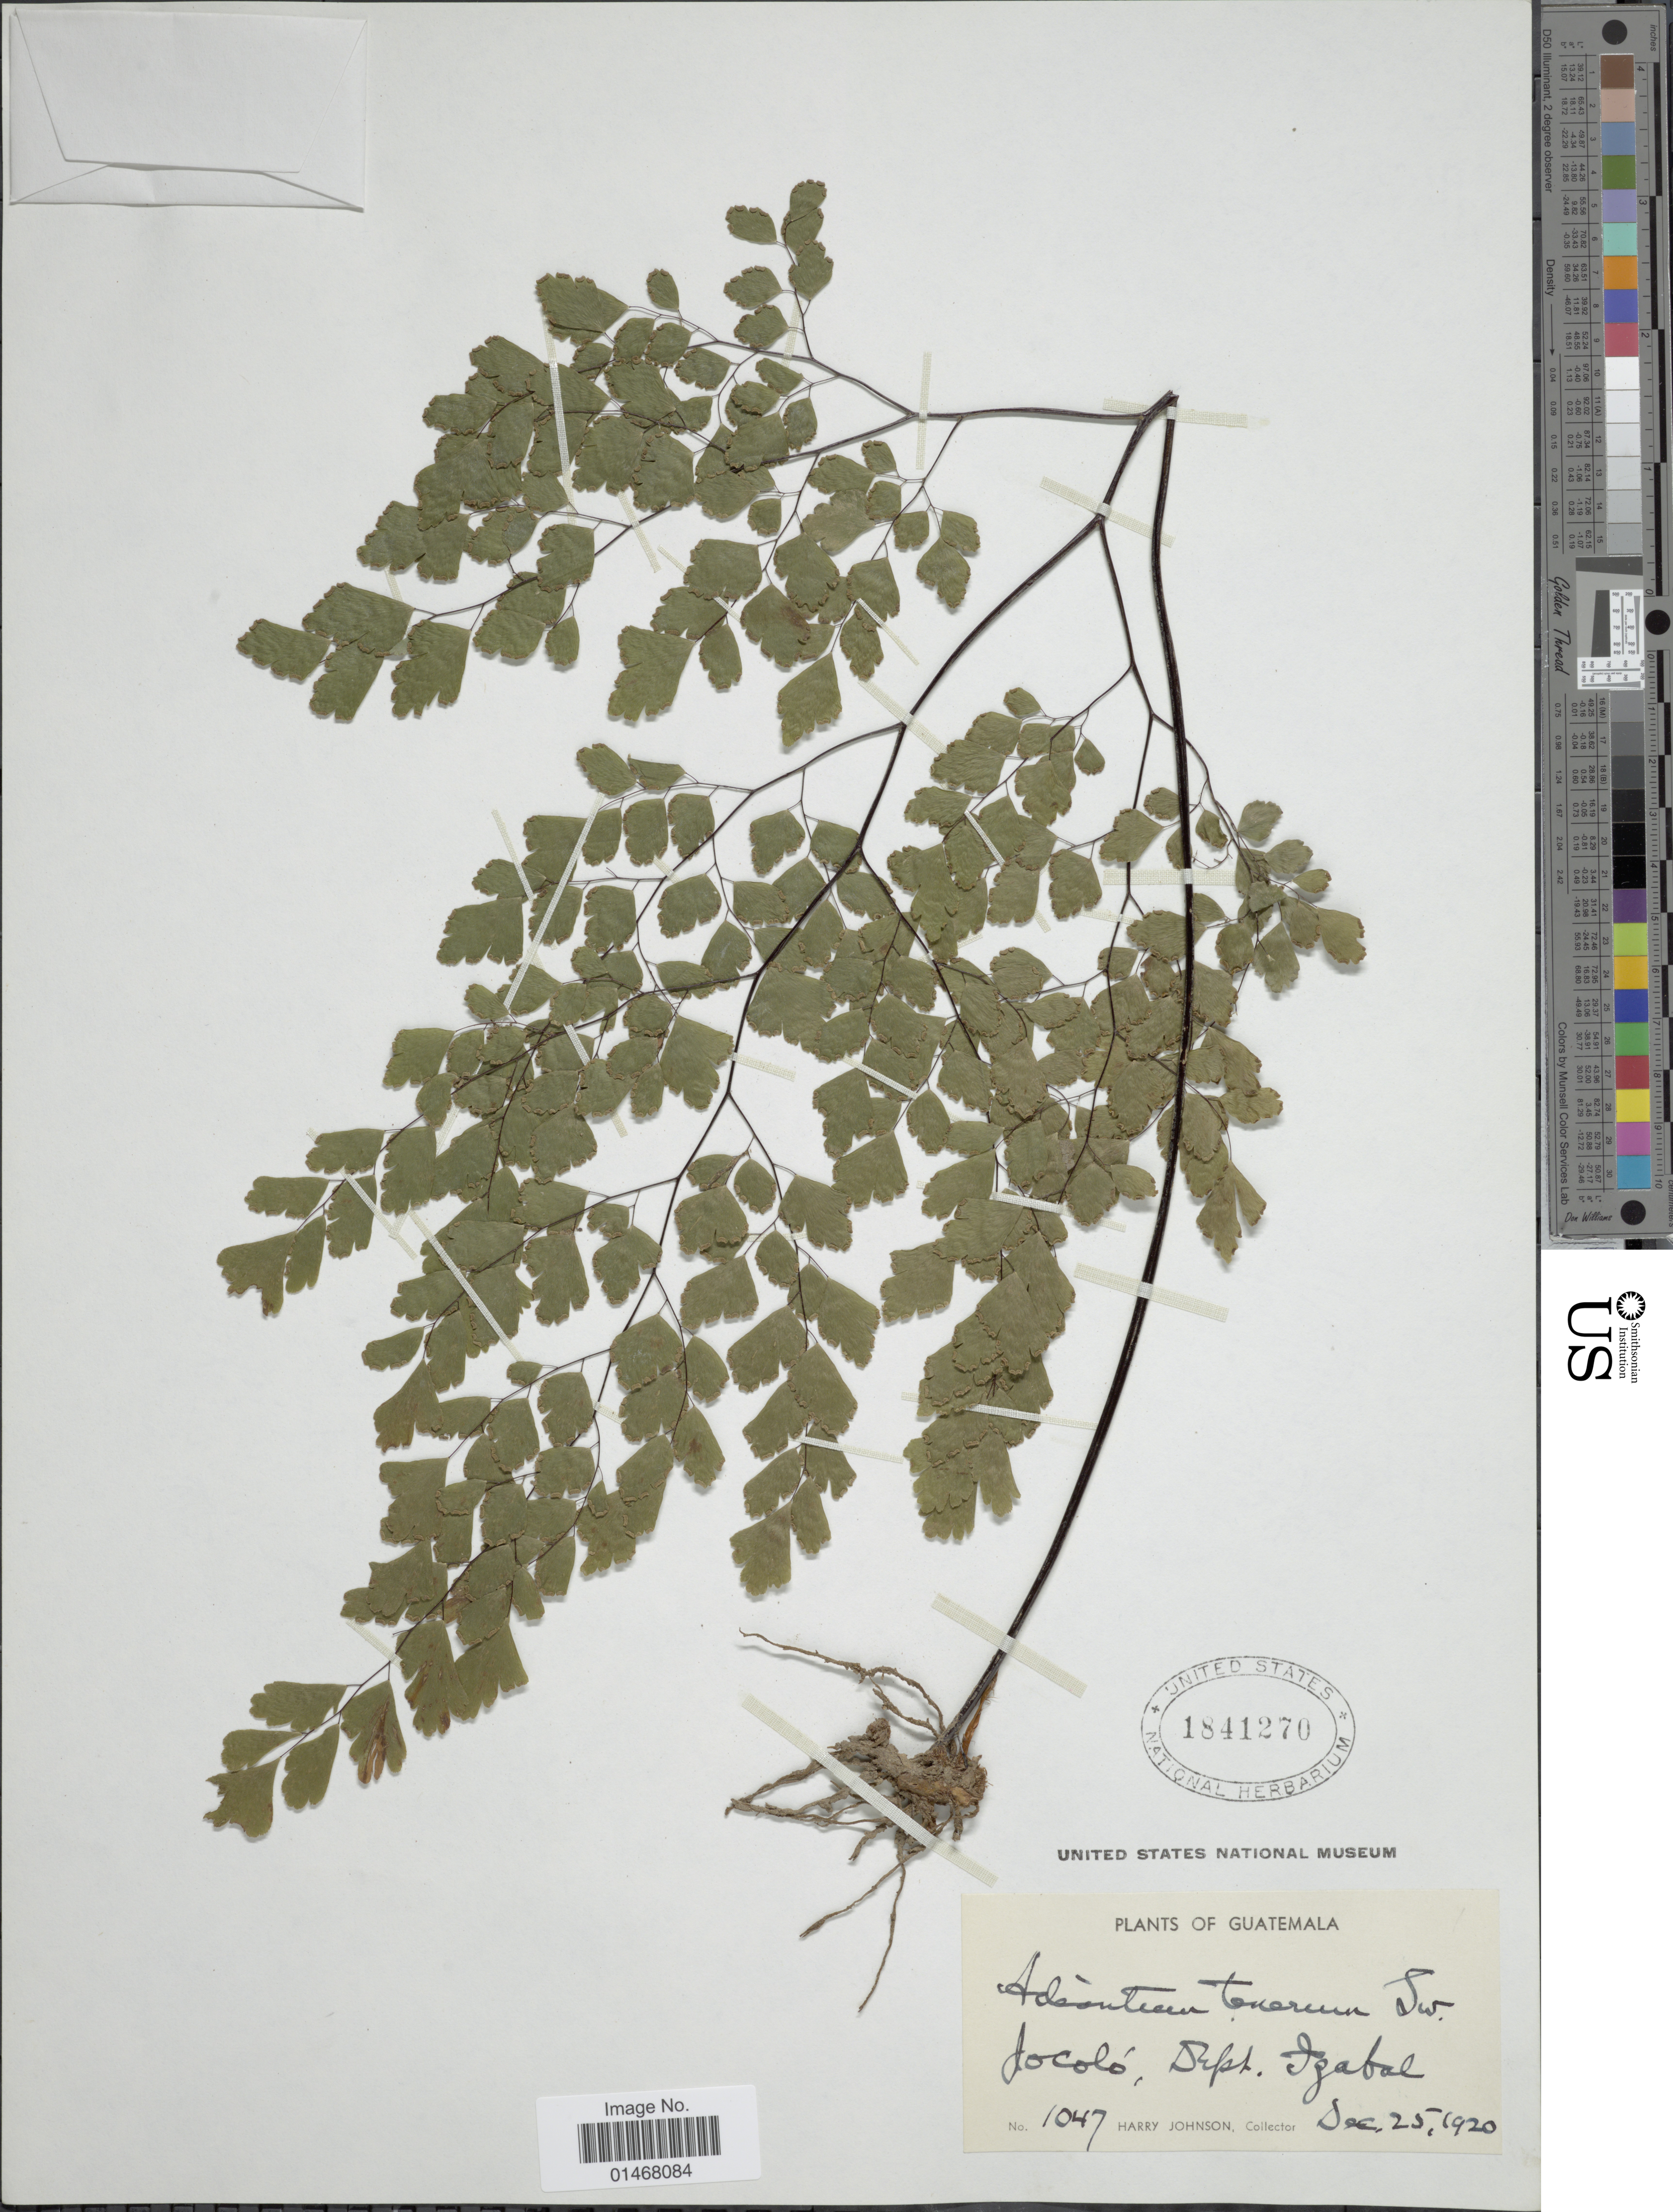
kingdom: Plantae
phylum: Tracheophyta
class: Polypodiopsida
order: Polypodiales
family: Pteridaceae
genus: Adiantum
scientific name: Adiantum tenerum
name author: Sw.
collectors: H. Johnson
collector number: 1047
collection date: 1920-12-25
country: Guatemala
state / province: Izabal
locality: Jocoló, Dept. Izabal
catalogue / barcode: US 1841270